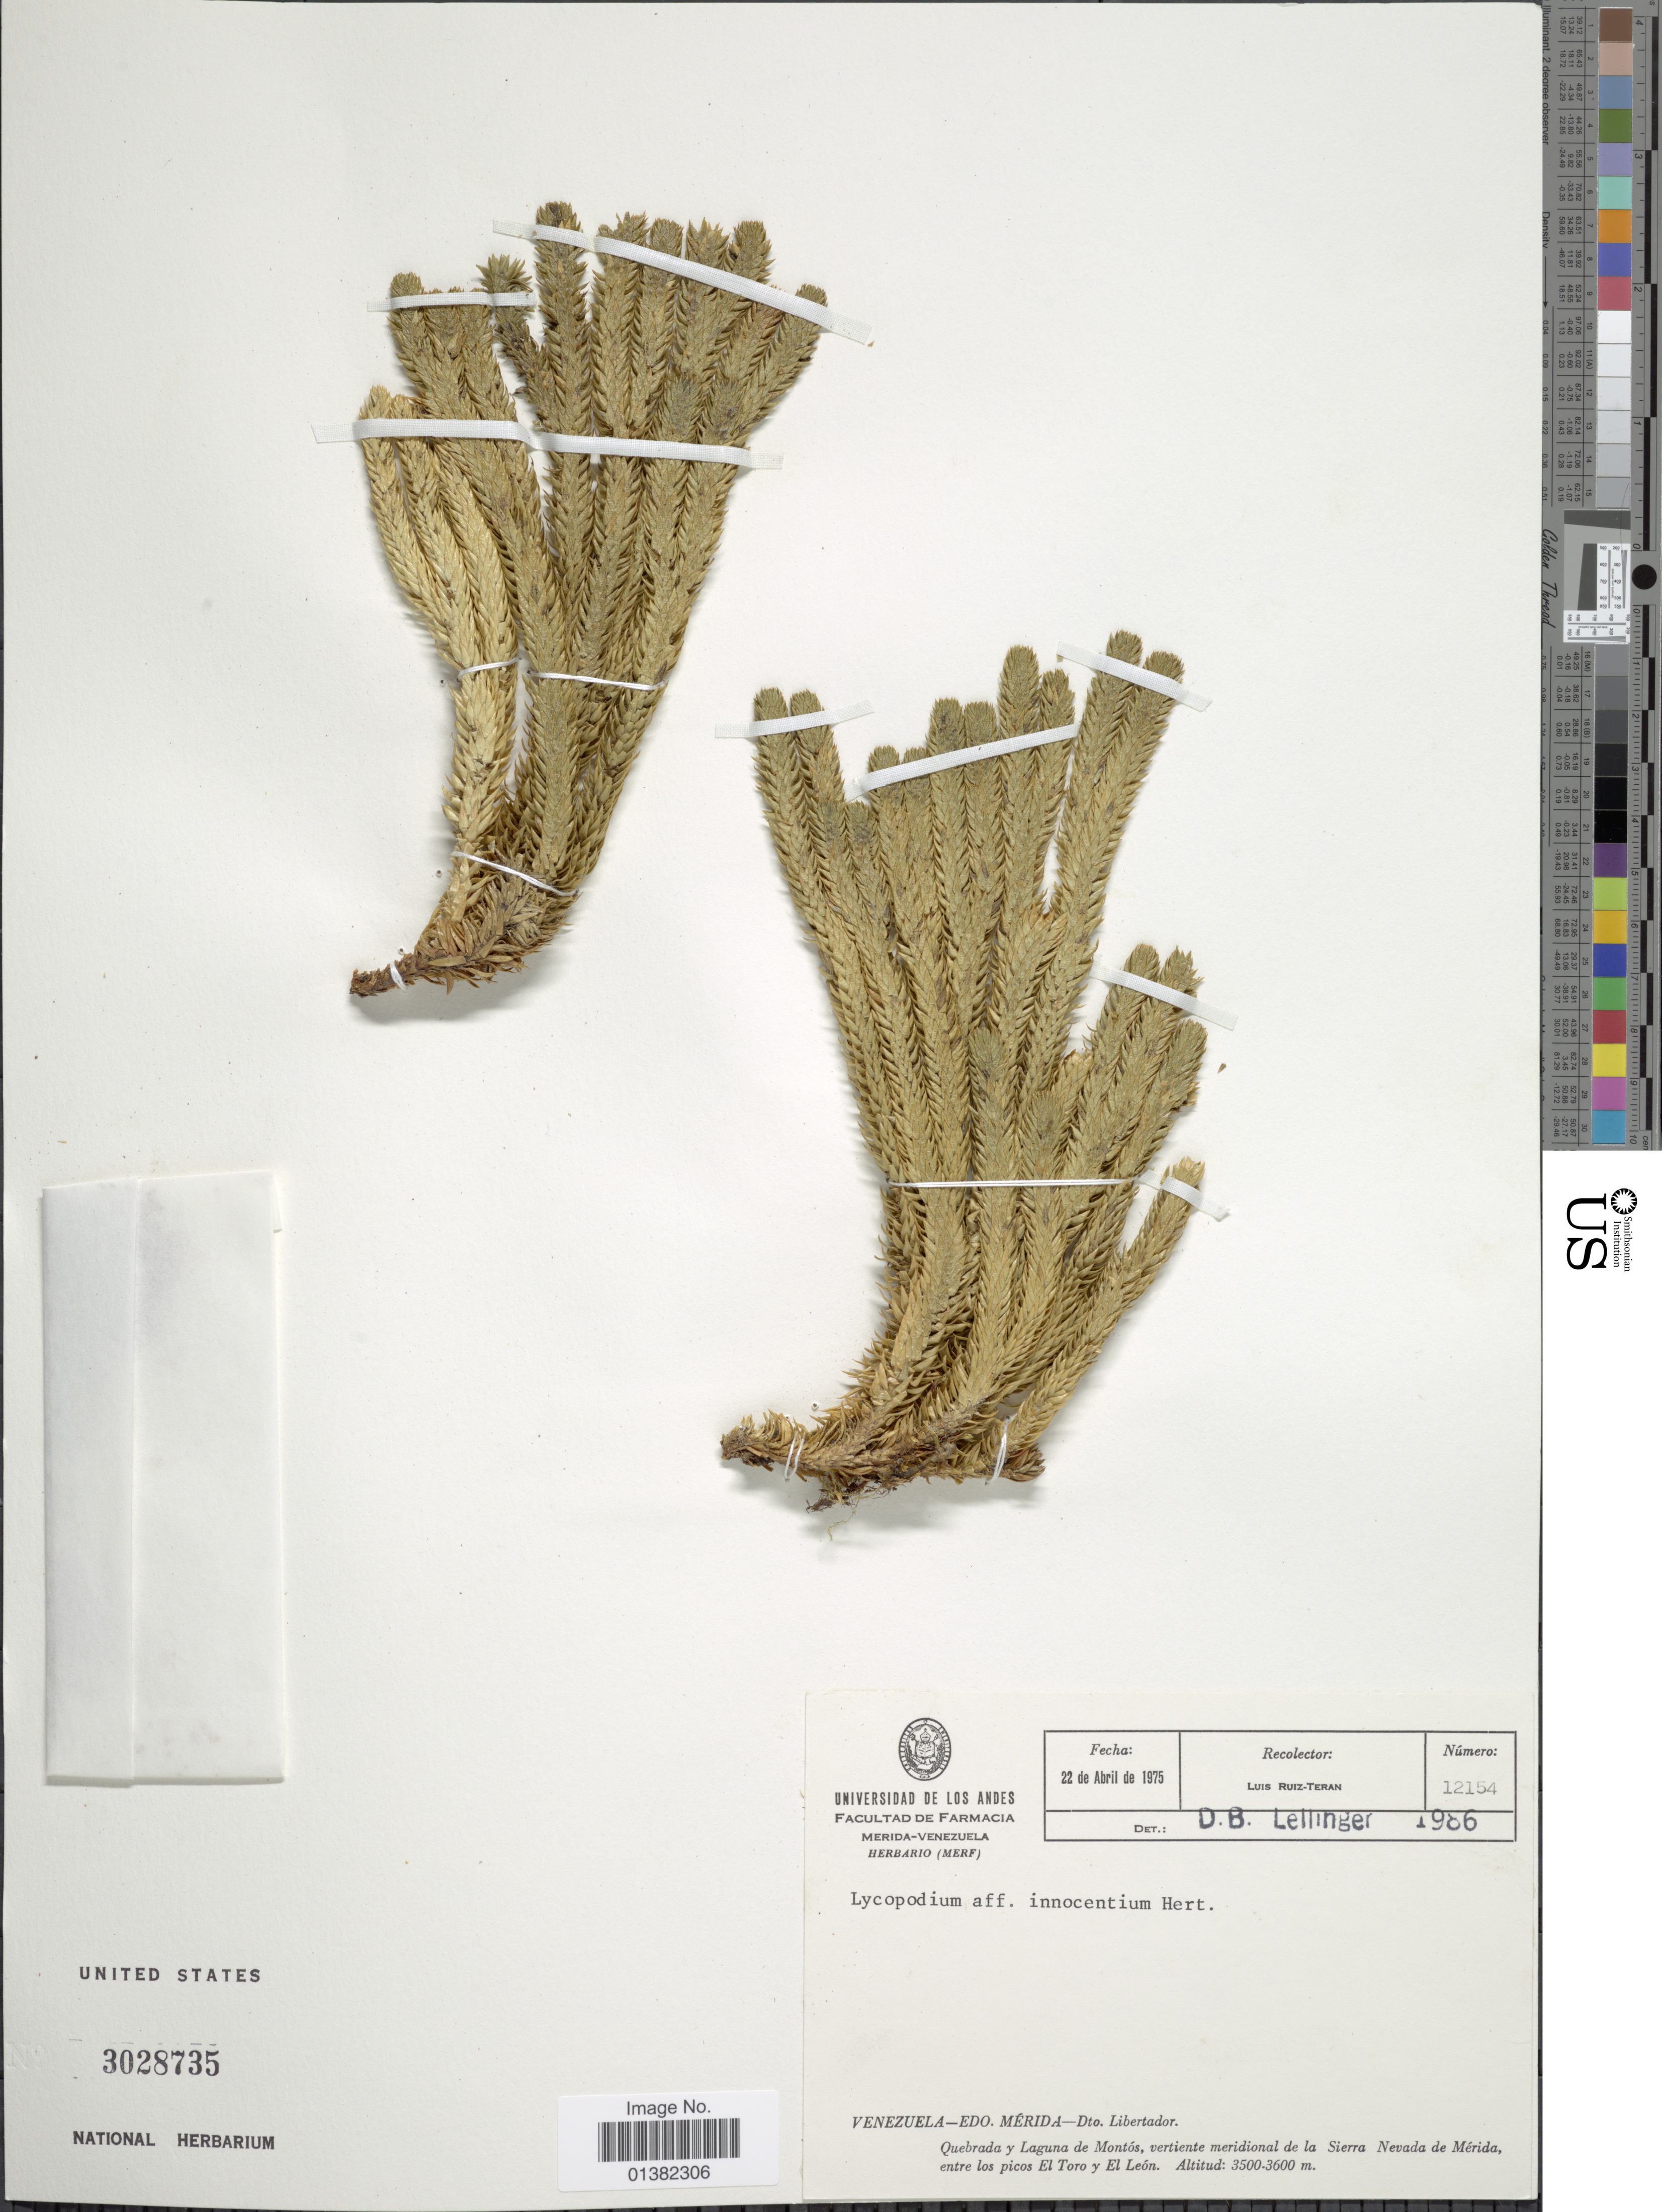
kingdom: Plantae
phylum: Tracheophyta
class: Lycopodiopsida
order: Lycopodiales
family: Lycopodiaceae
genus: Phlegmariurus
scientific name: Phlegmariurus innocentia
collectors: L. E. Ruíz-Terán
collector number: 12154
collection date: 1975-04-22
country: Venezuela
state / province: Mérida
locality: Dto. Libertador. Quebrada y Laguna de Montós, vertiente meridional de Sierra Nevada de Mérida, entre los picos El Toro y El León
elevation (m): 3500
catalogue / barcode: US 3028735